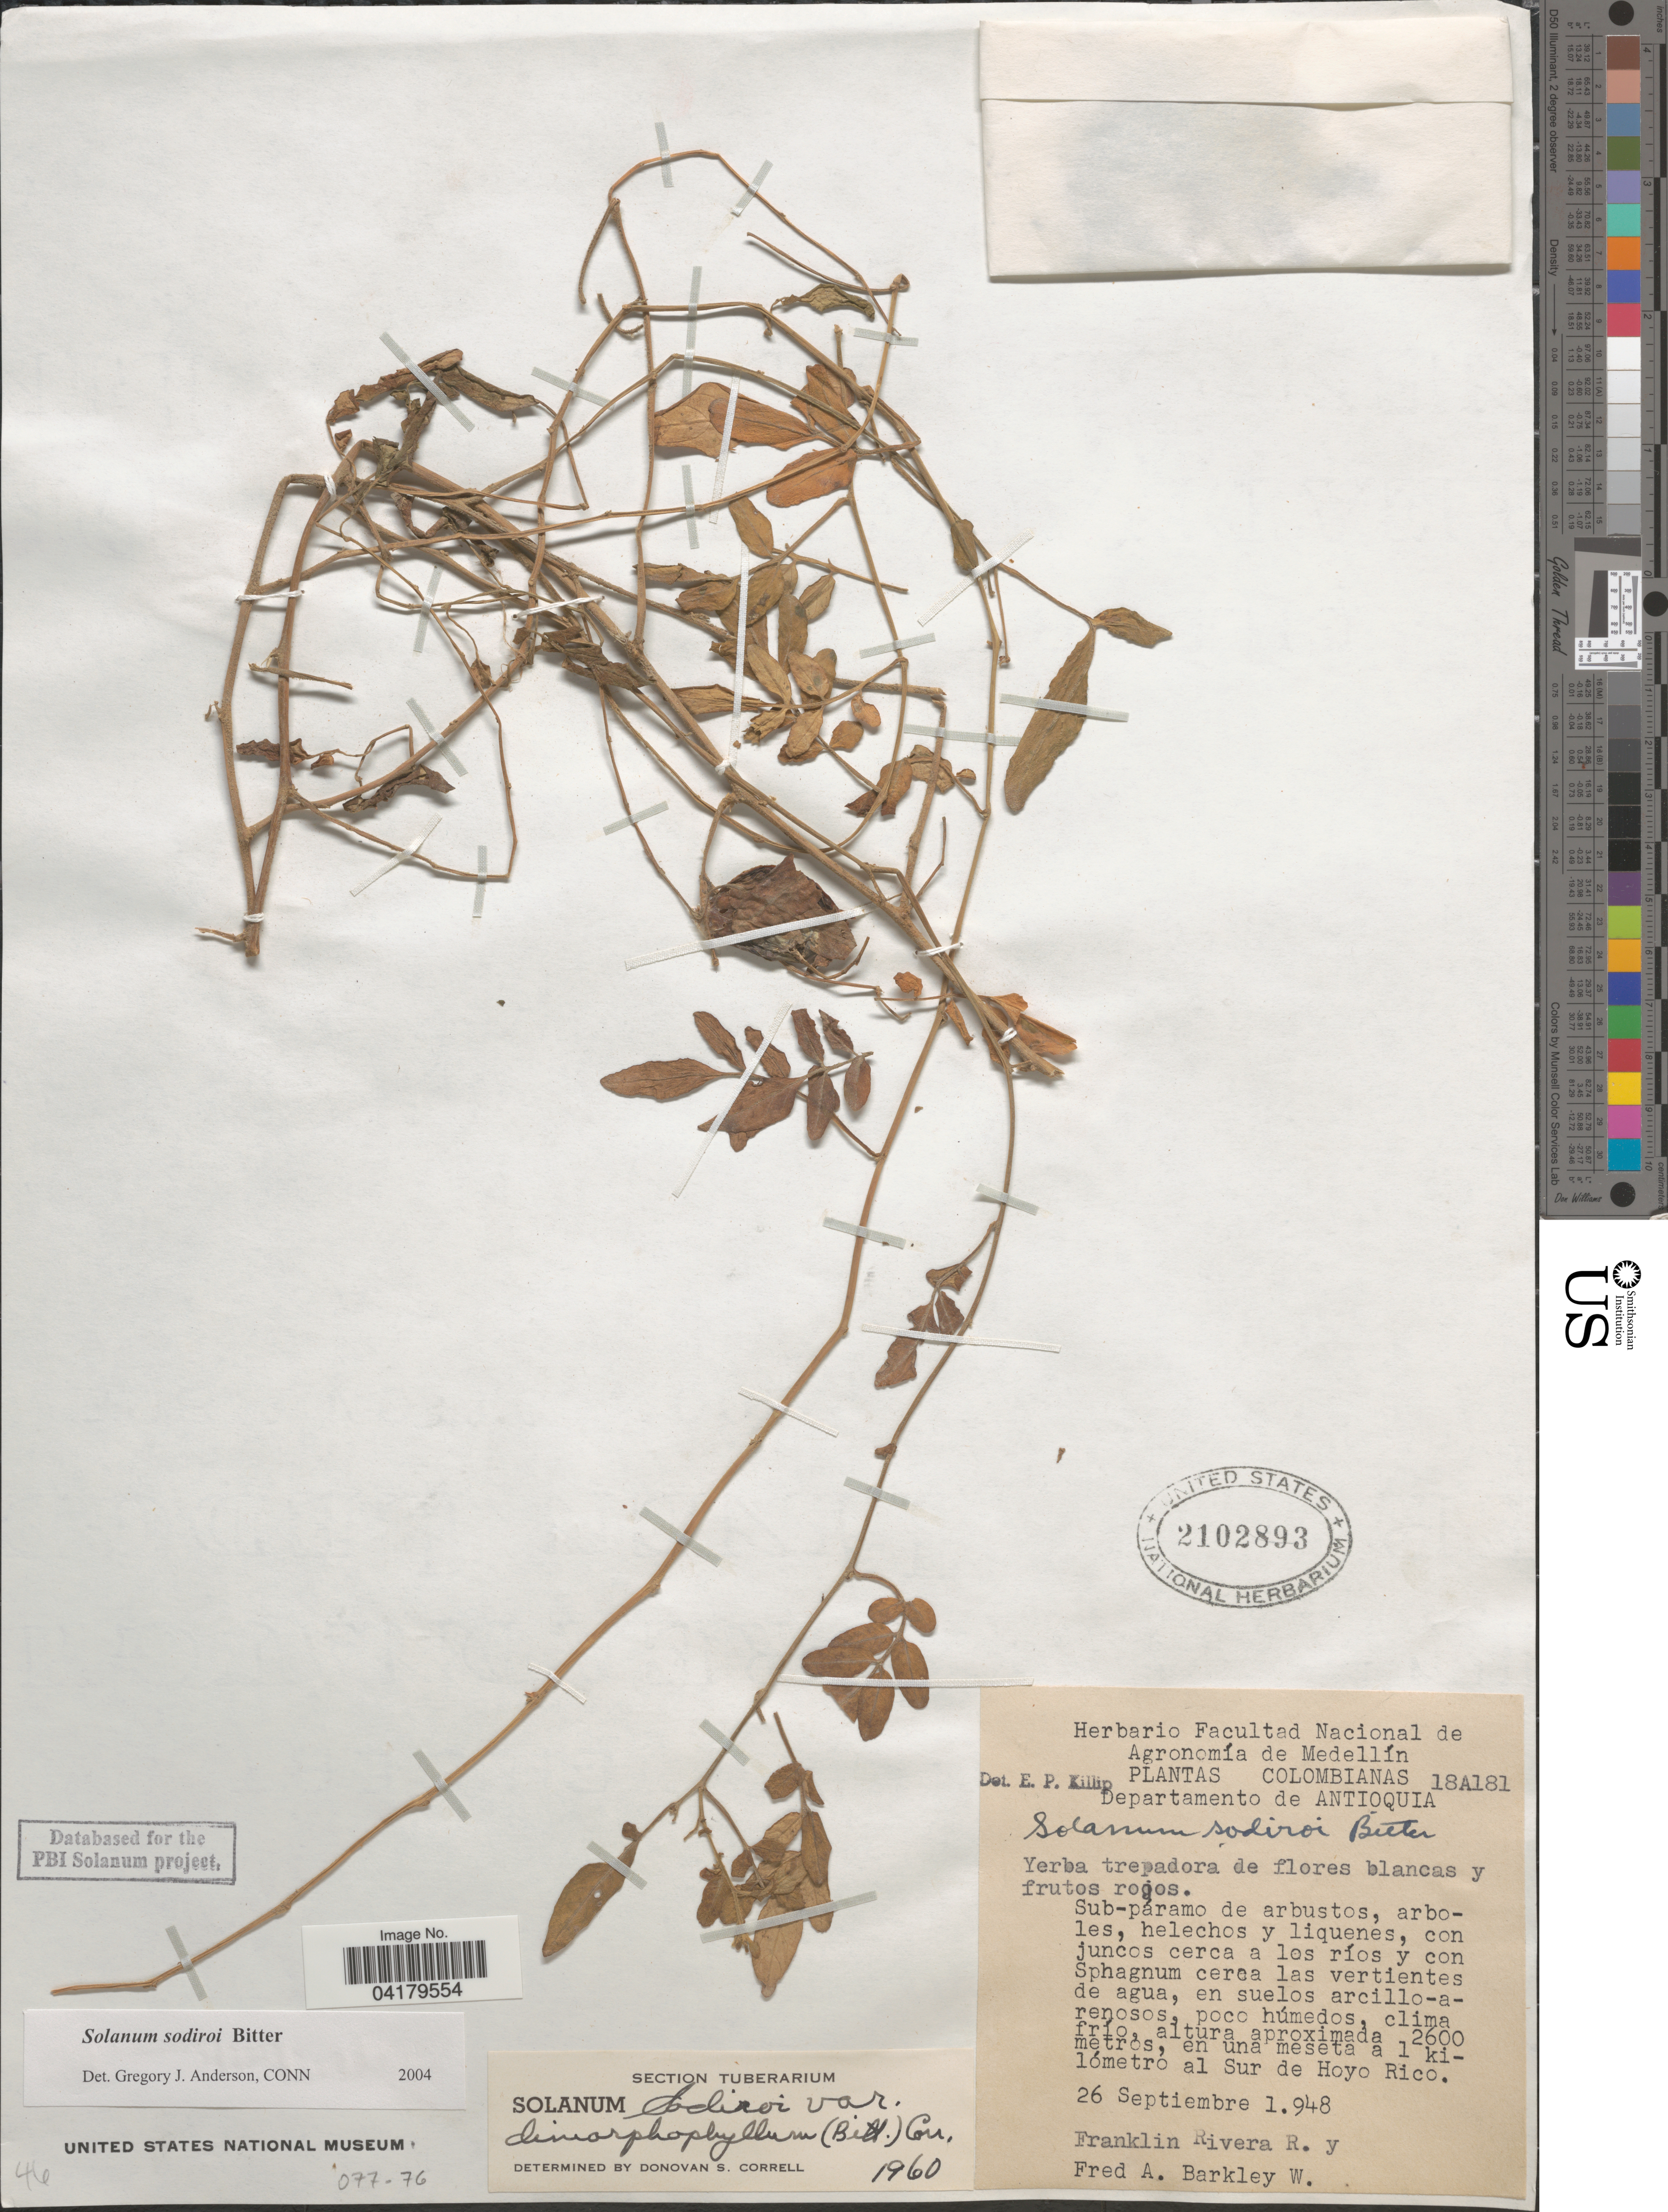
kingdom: Plantae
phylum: Tracheophyta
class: Magnoliopsida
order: Solanales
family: Solanaceae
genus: Solanum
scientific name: Solanum sodiroi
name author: Bitter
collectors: F. Rivera R. & F. Barkley W.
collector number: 18A181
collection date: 1948-09-26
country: Colombia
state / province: Antioquia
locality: Departamento de Antioquia. En una meseta a 1 kilómetro al Sur de Hoyo Rico.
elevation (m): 2600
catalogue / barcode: US 2102893